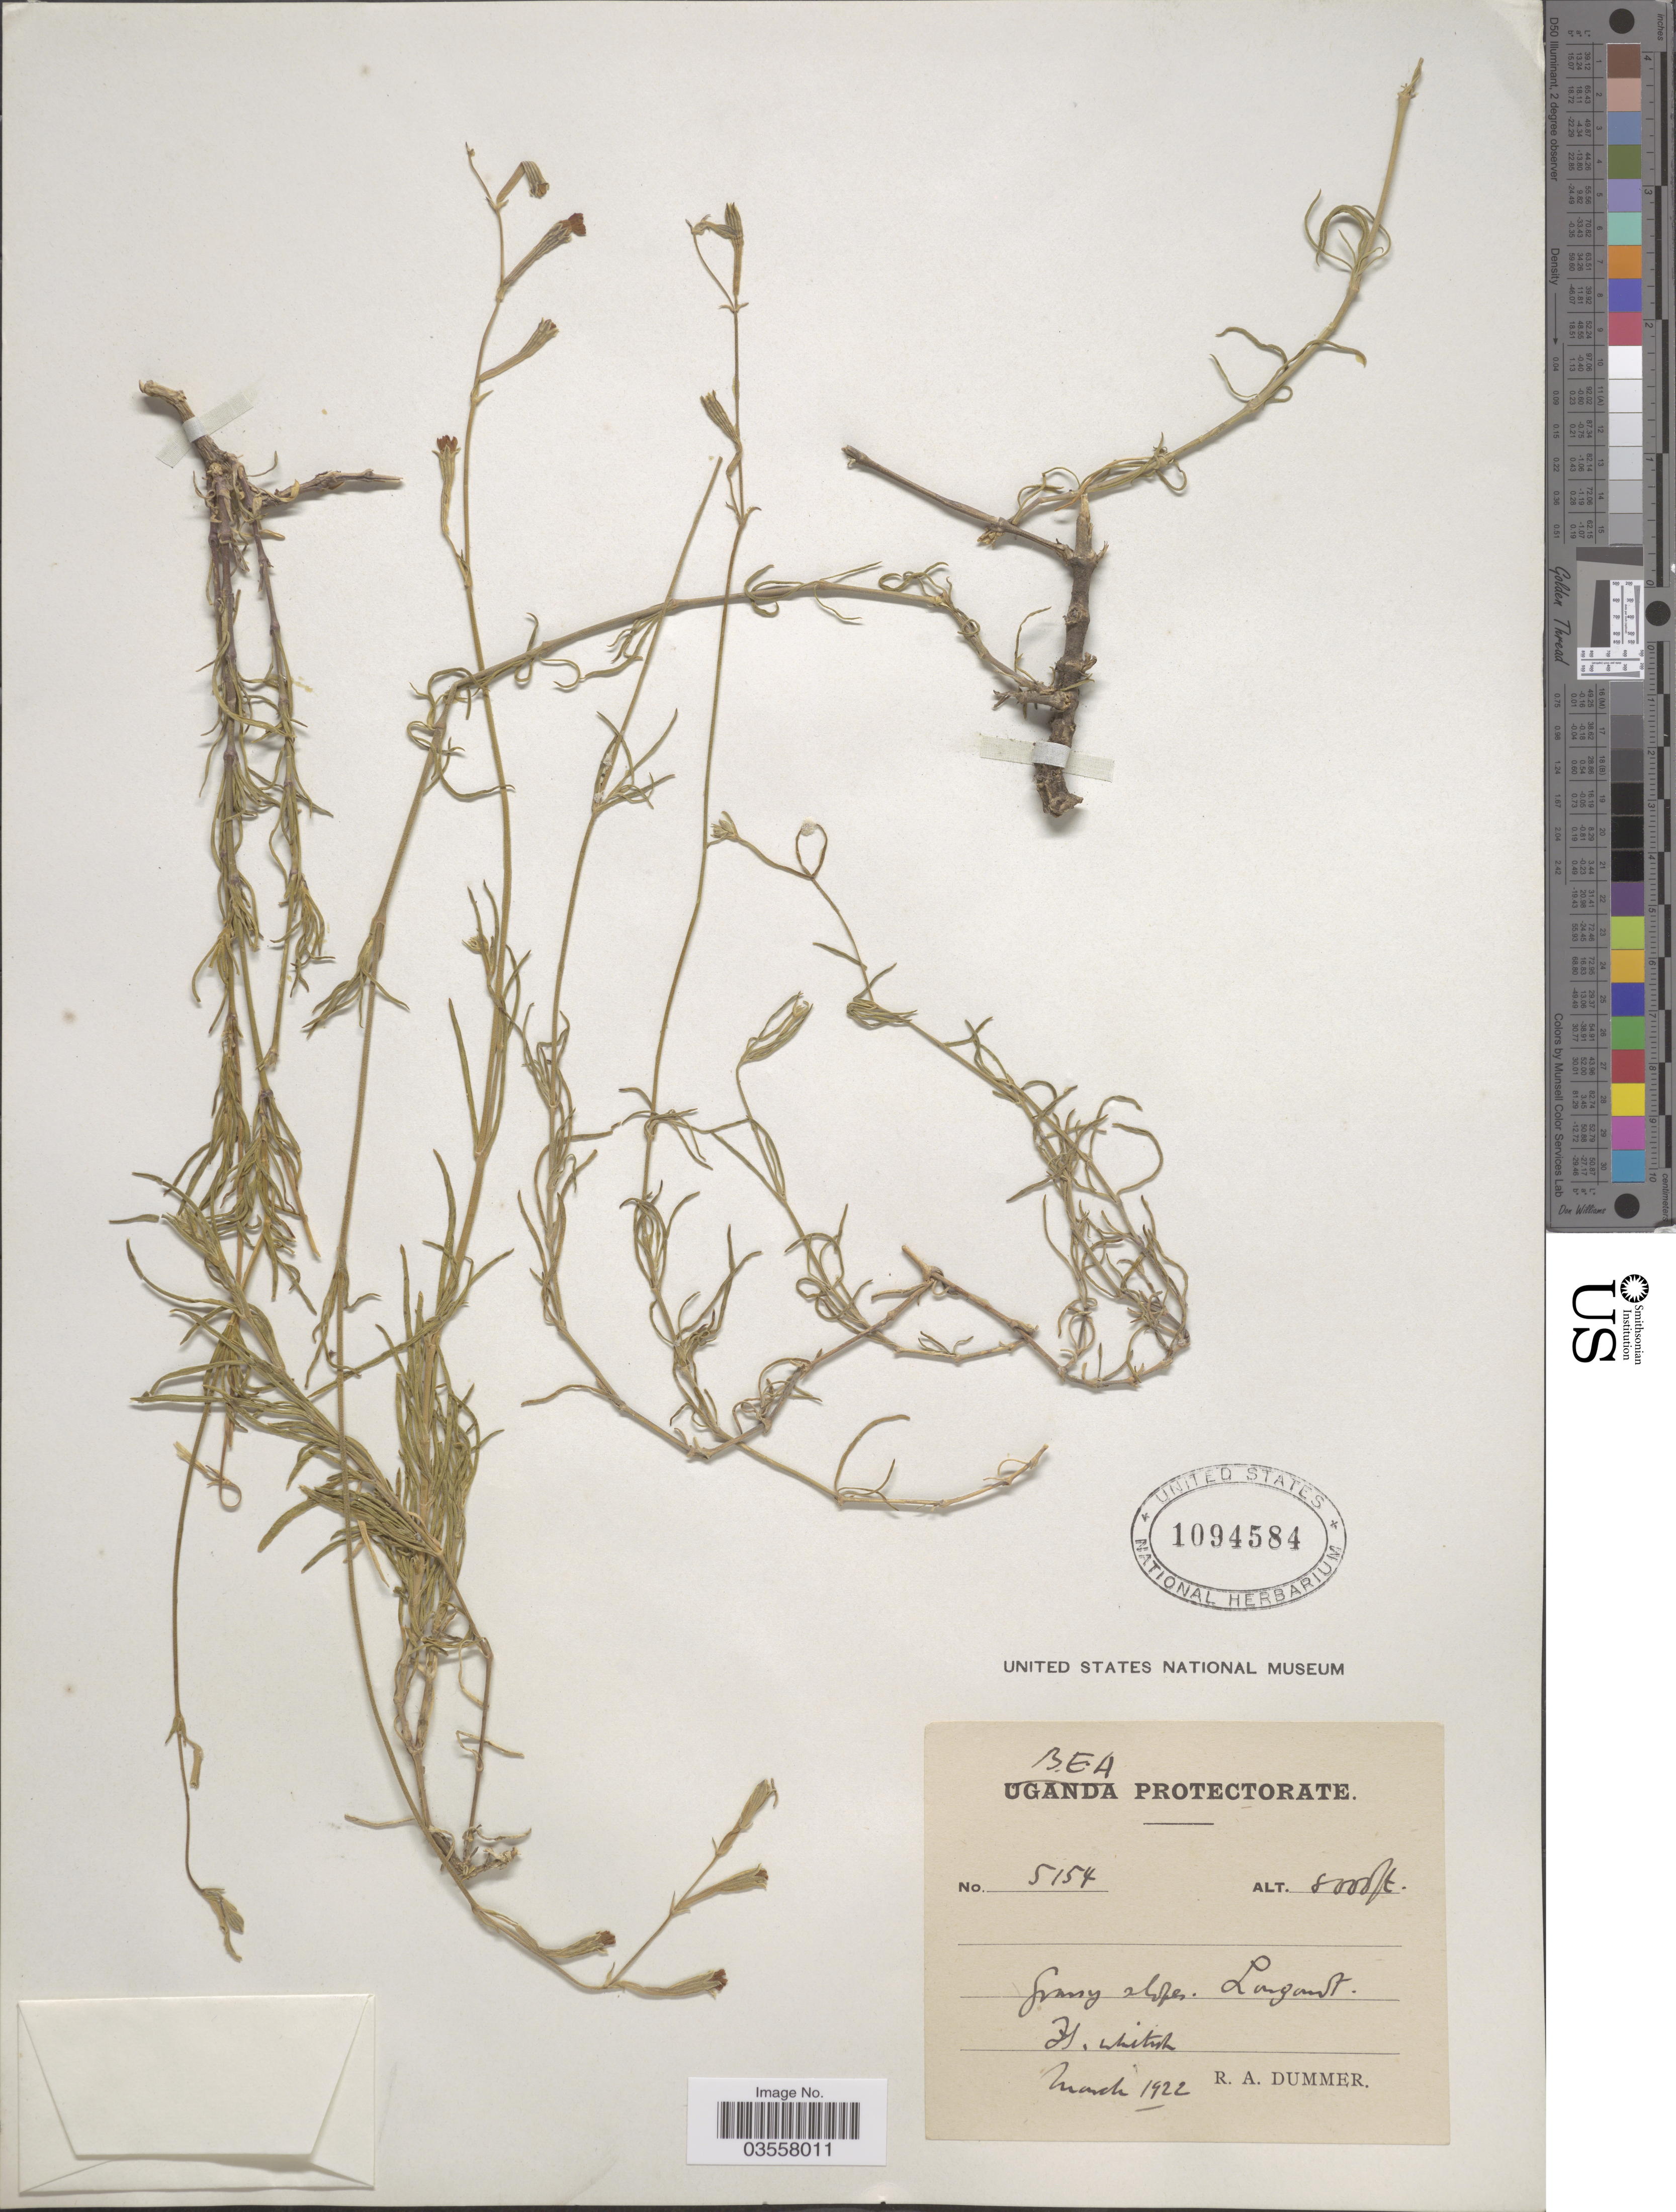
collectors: R. Dümmer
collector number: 5154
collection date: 1922-03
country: Kenya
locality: B.E.A. Protectorate. Grassy slopes. Longonot.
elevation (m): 2438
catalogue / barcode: US 1094584